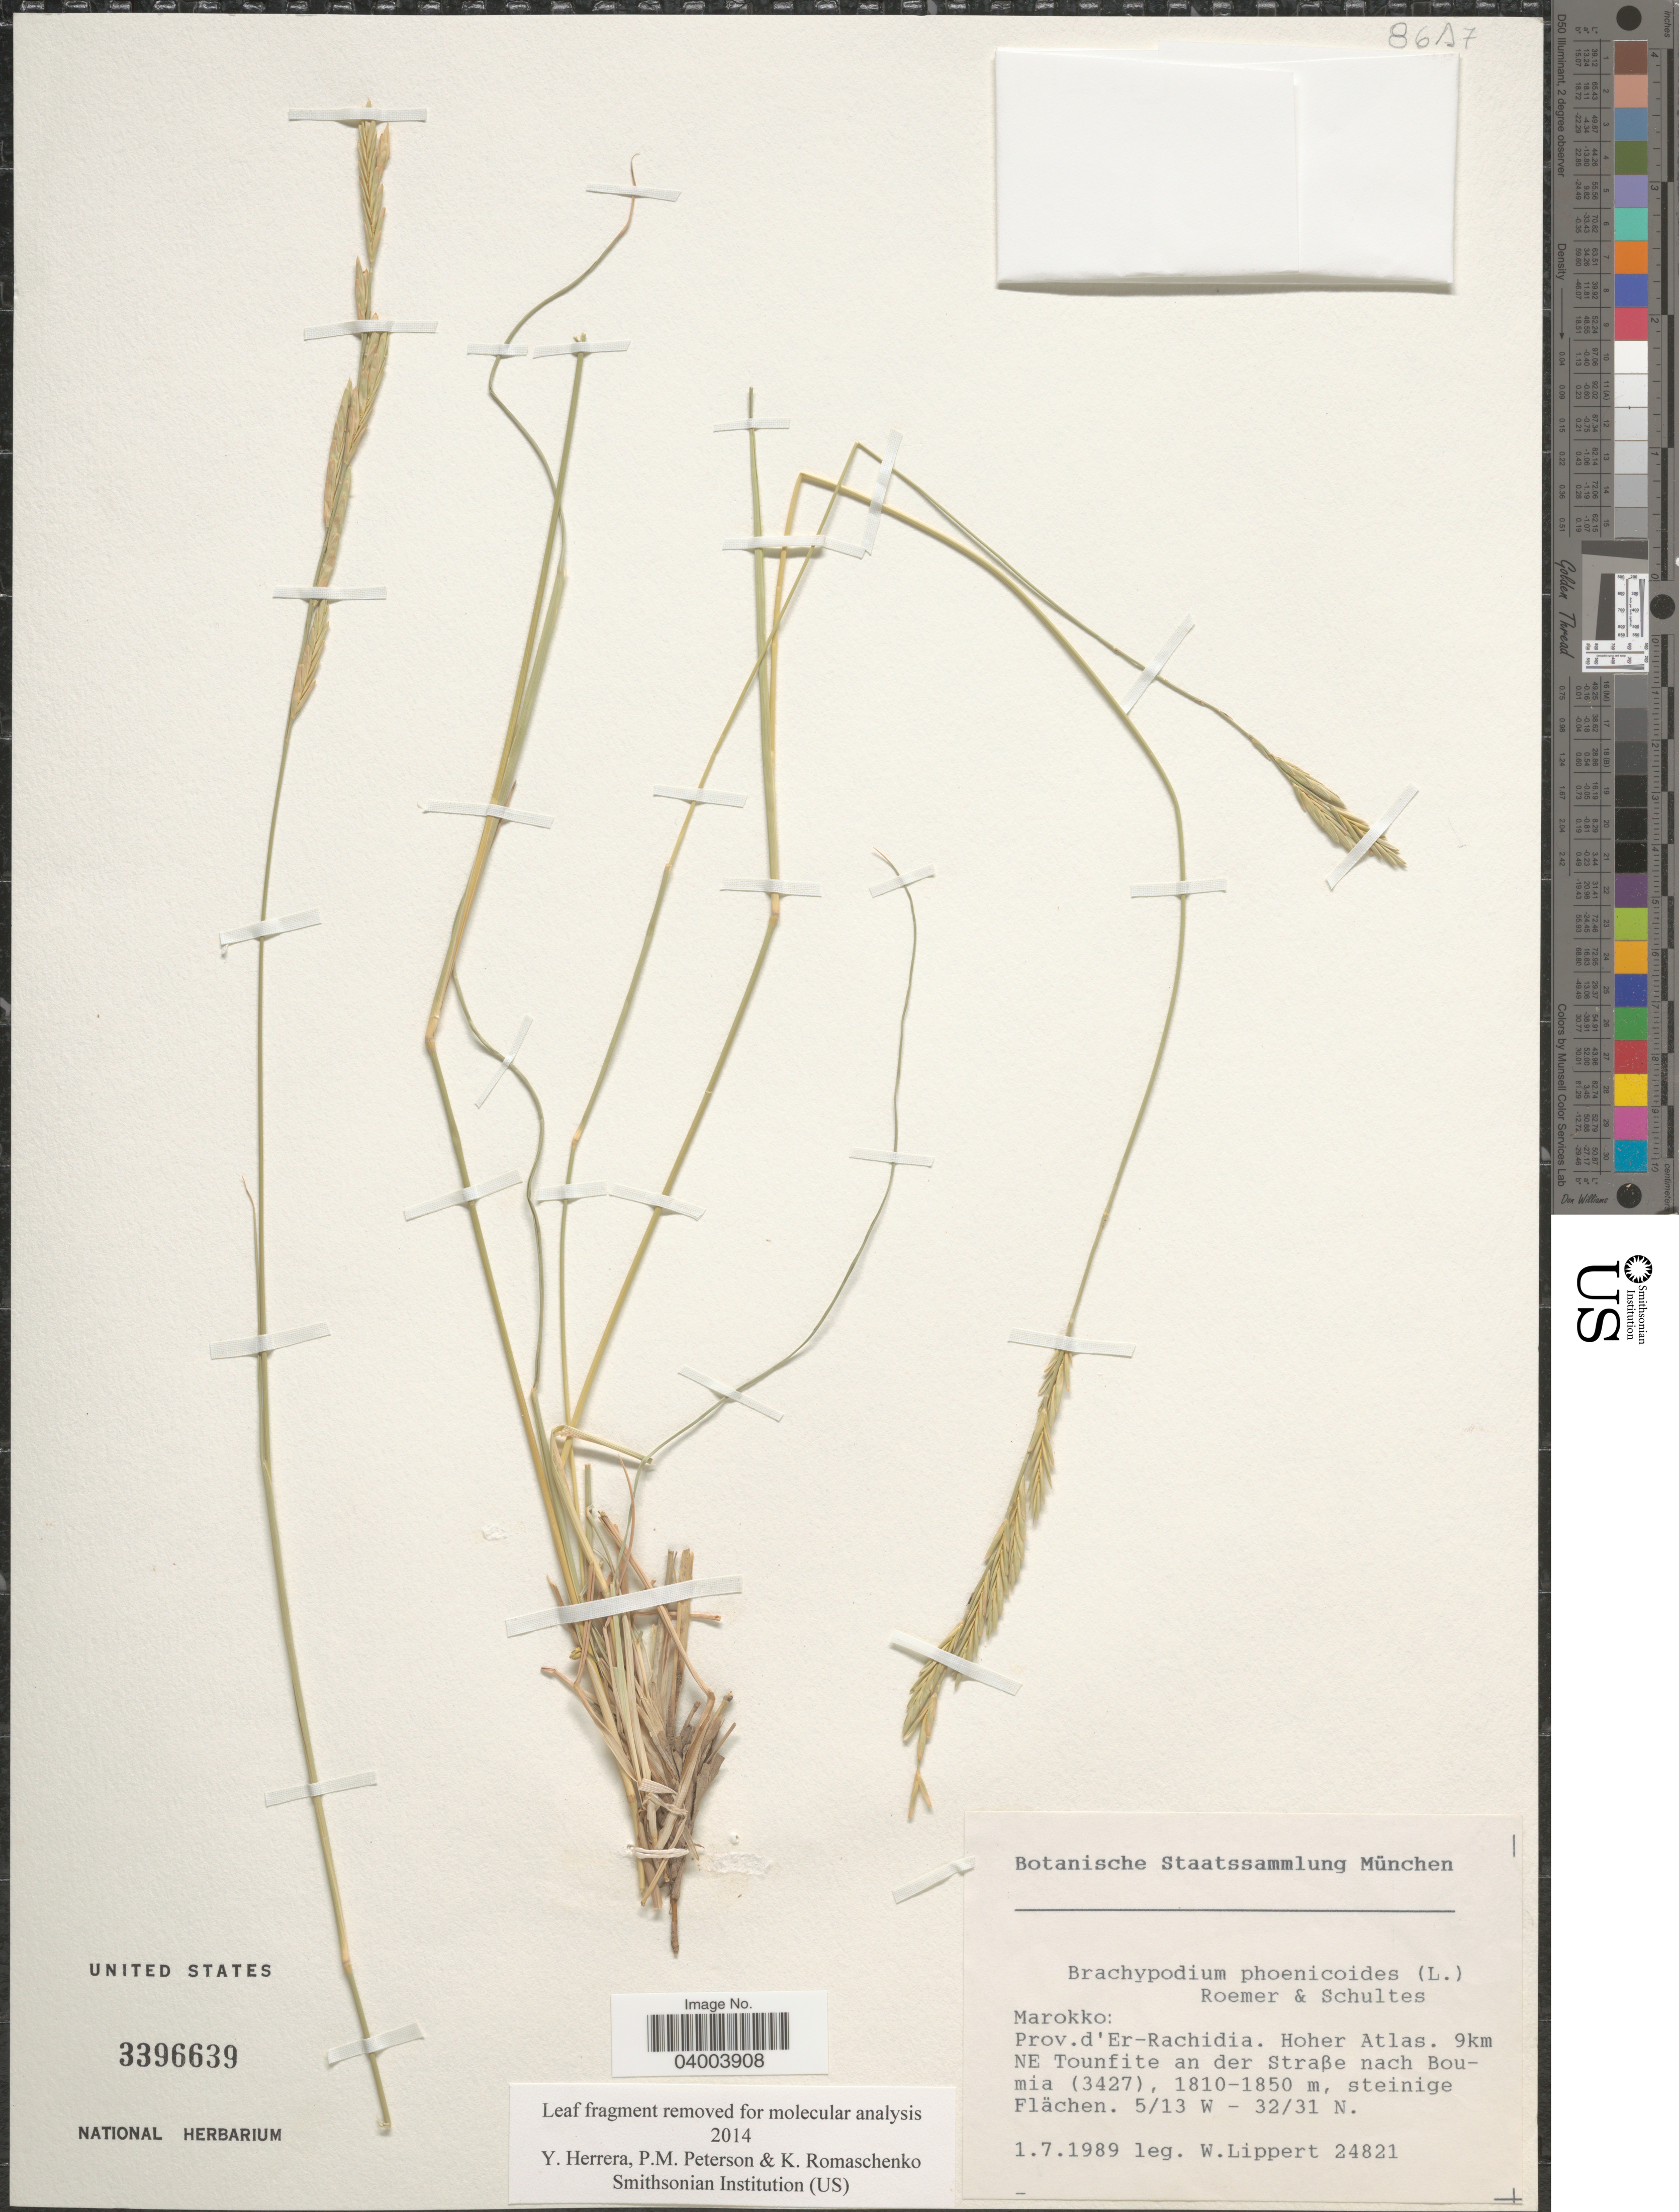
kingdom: Plantae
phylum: Tracheophyta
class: Liliopsida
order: Poales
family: Poaceae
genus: Brachypodium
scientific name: Brachypodium phoenicoides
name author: (L.) Roem. & Schult.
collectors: W. Lippert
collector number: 24821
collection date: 1989-07-01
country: Morocco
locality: Marokko: Prov. d'Er-Rachidia. Hoher Atlas. 9km NE Tounfite an der Straße nach Boumia (3427), steinige Flächen.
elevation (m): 1810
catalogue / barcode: US 3396639